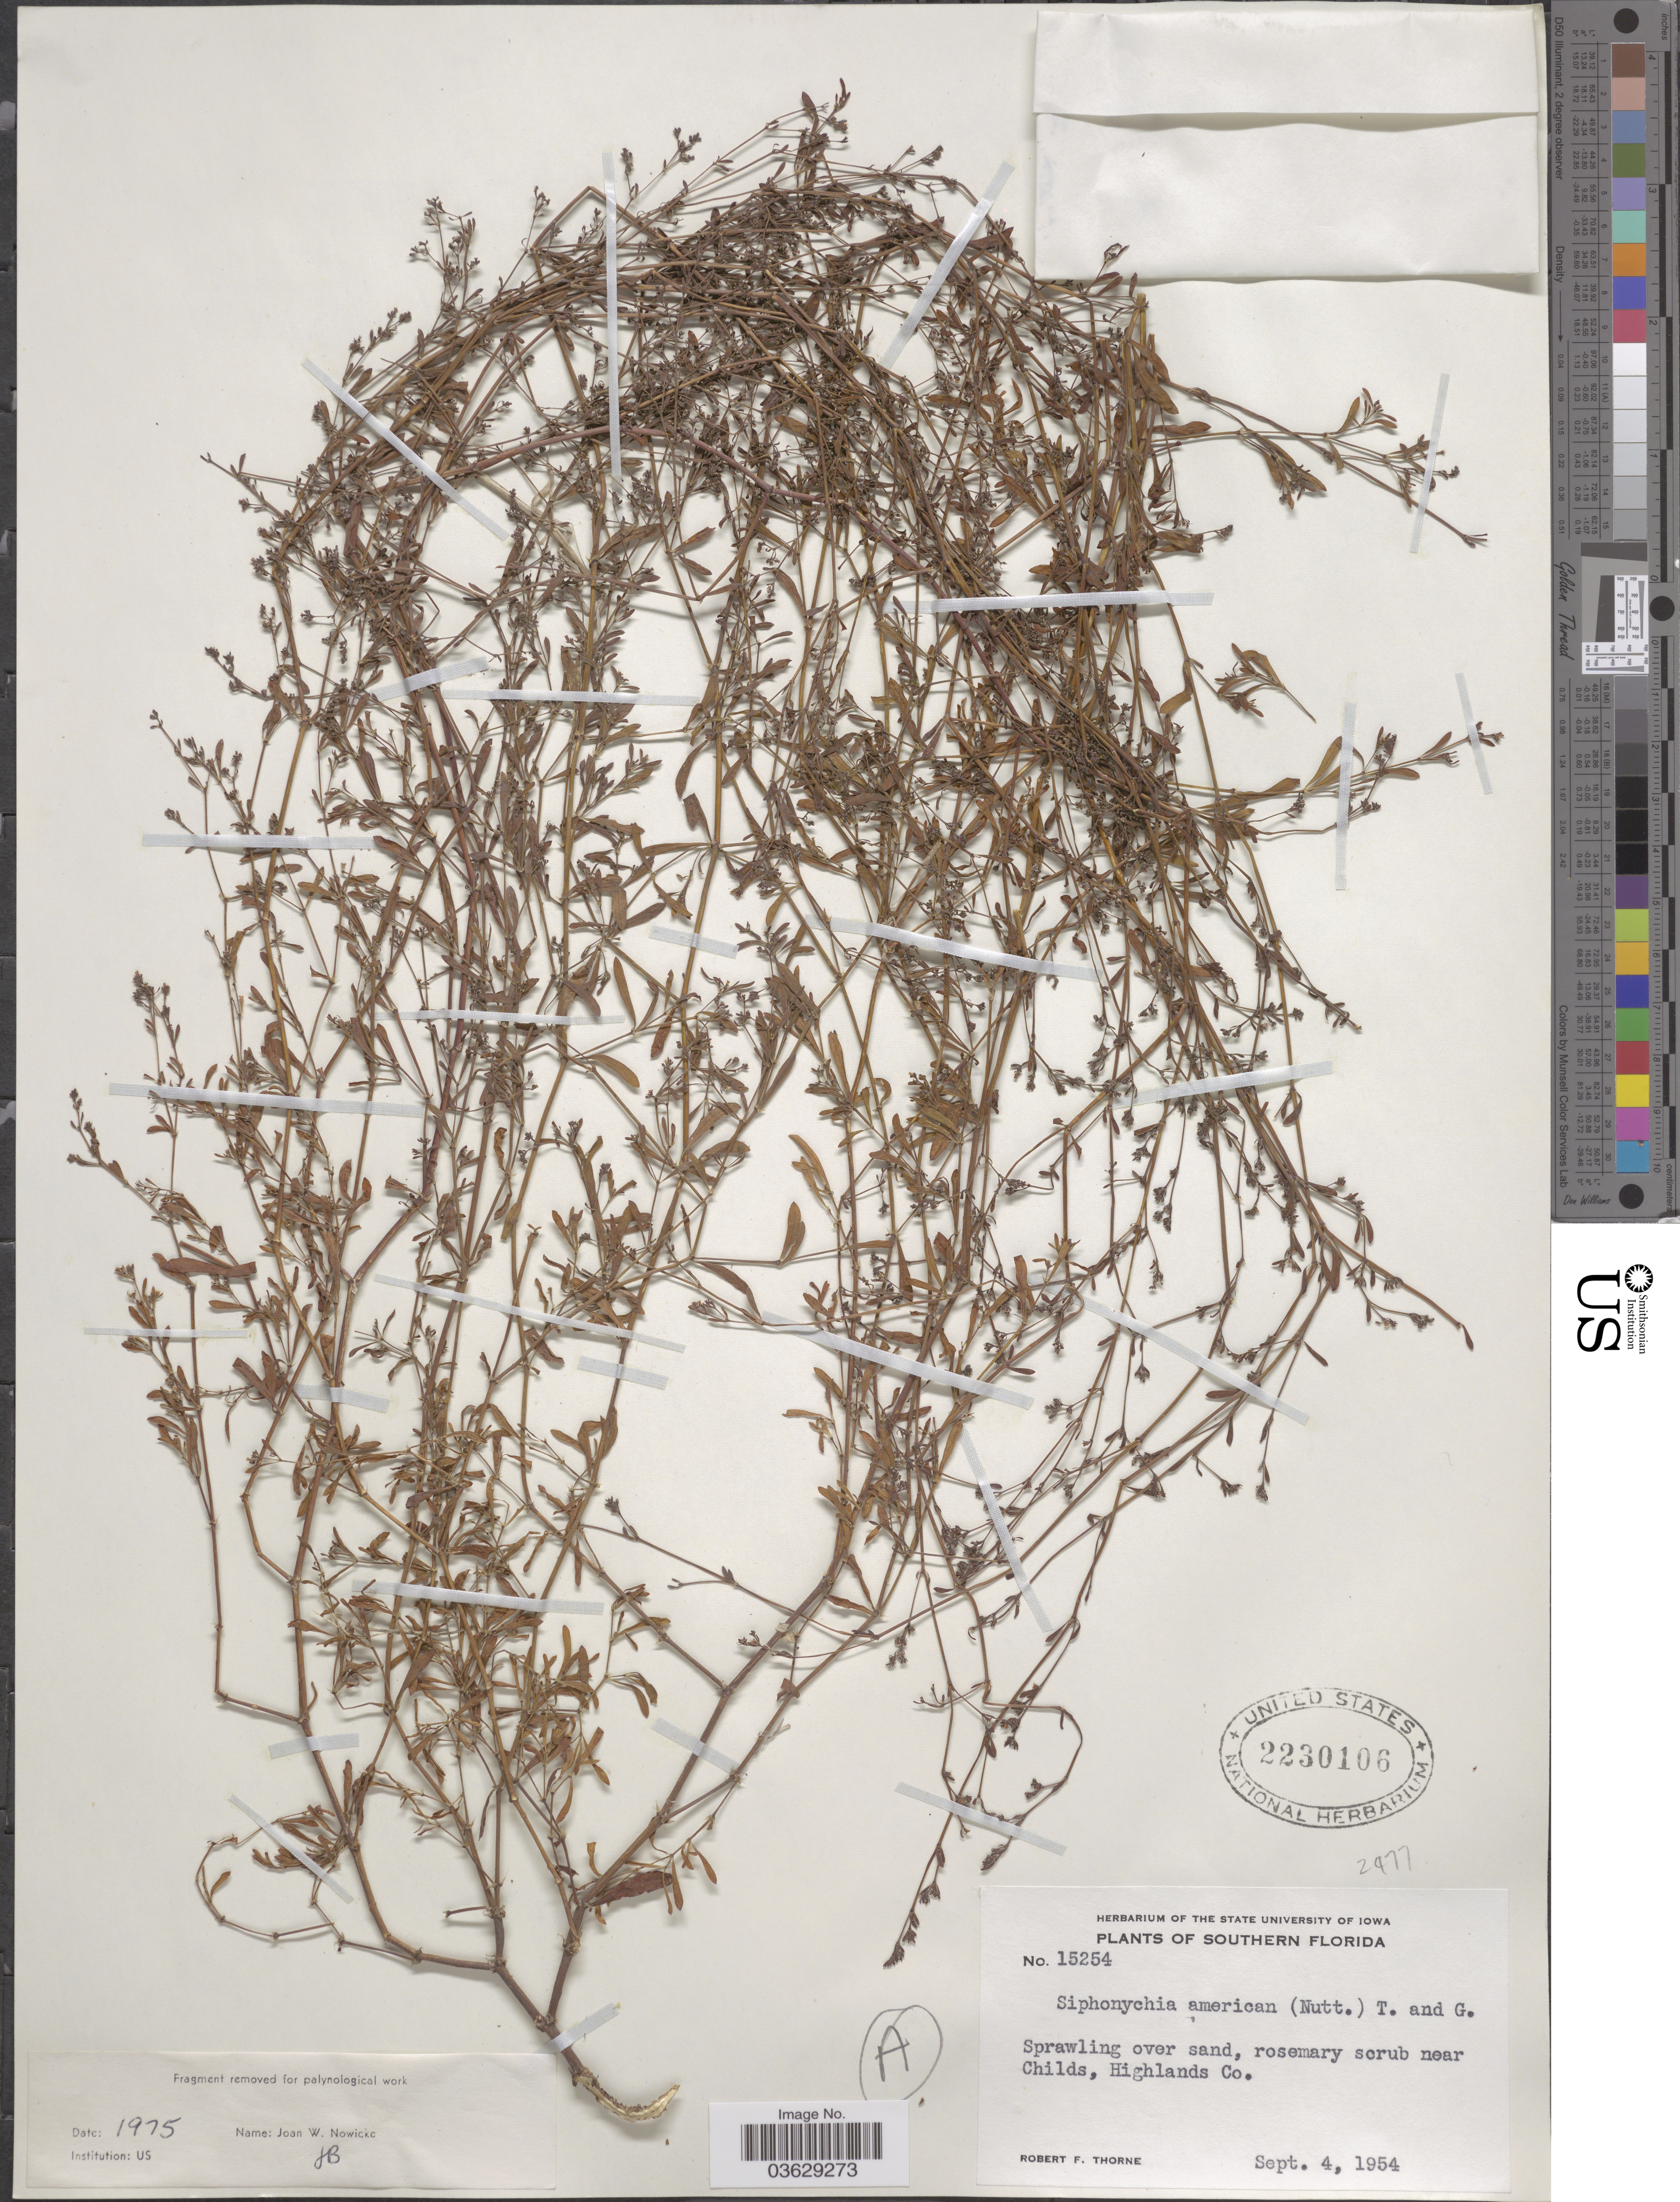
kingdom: Plantae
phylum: Tracheophyta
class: Magnoliopsida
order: Caryophyllales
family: Caryophyllaceae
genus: Paronychia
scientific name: Paronychia americana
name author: (Nutt.) Fenzl ex Walp.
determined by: Strong, Mark T., (BOT), Smithsonian Institution - National Museum of Natural History (UNITED STATES)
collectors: R. F. Thorne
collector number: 15254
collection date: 1954-09-04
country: United States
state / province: Florida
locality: Southern Florida. Near Childs, Highlands Co.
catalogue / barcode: US 2230106